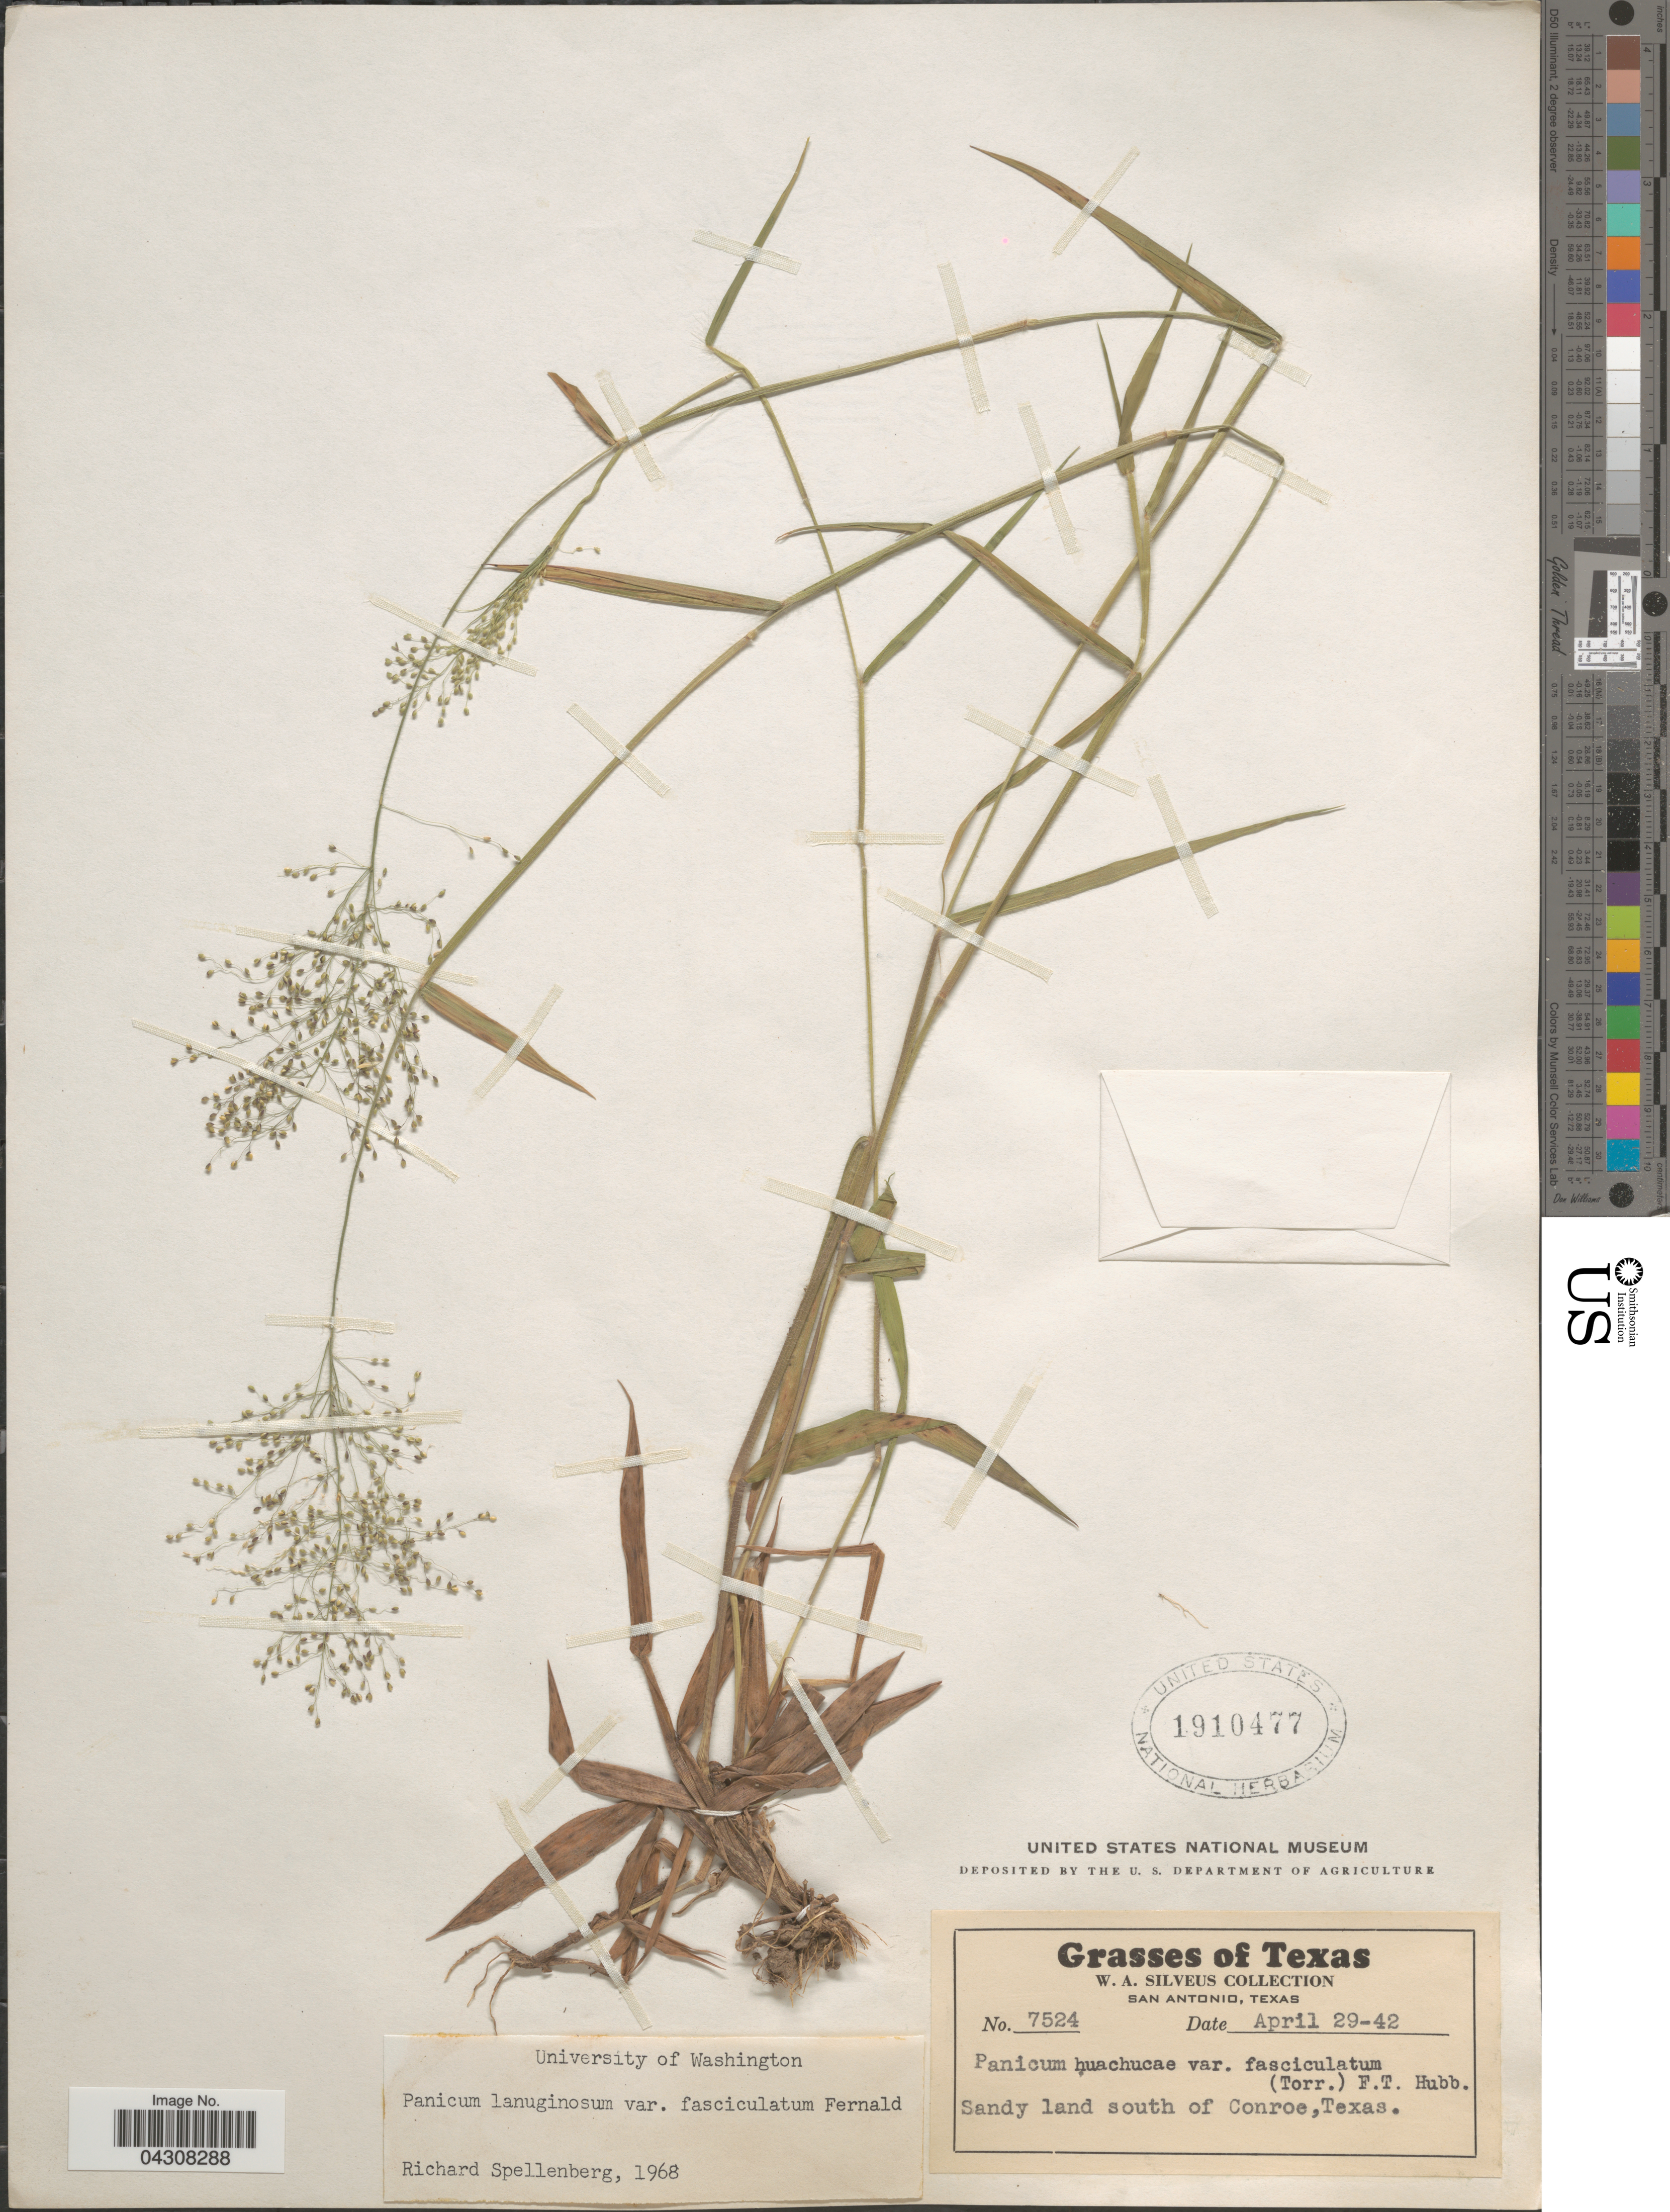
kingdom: Plantae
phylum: Tracheophyta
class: Liliopsida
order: Poales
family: Poaceae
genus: Dichanthelium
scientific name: Dichanthelium acuminatum var. acuminatum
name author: (Sw.) Gould & C.A. Clark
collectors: W. Silveus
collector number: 7524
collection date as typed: Transcribed d/m/y: 29/4/42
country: United States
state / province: Texas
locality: Sandy land south of Conroe.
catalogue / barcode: US 1910477